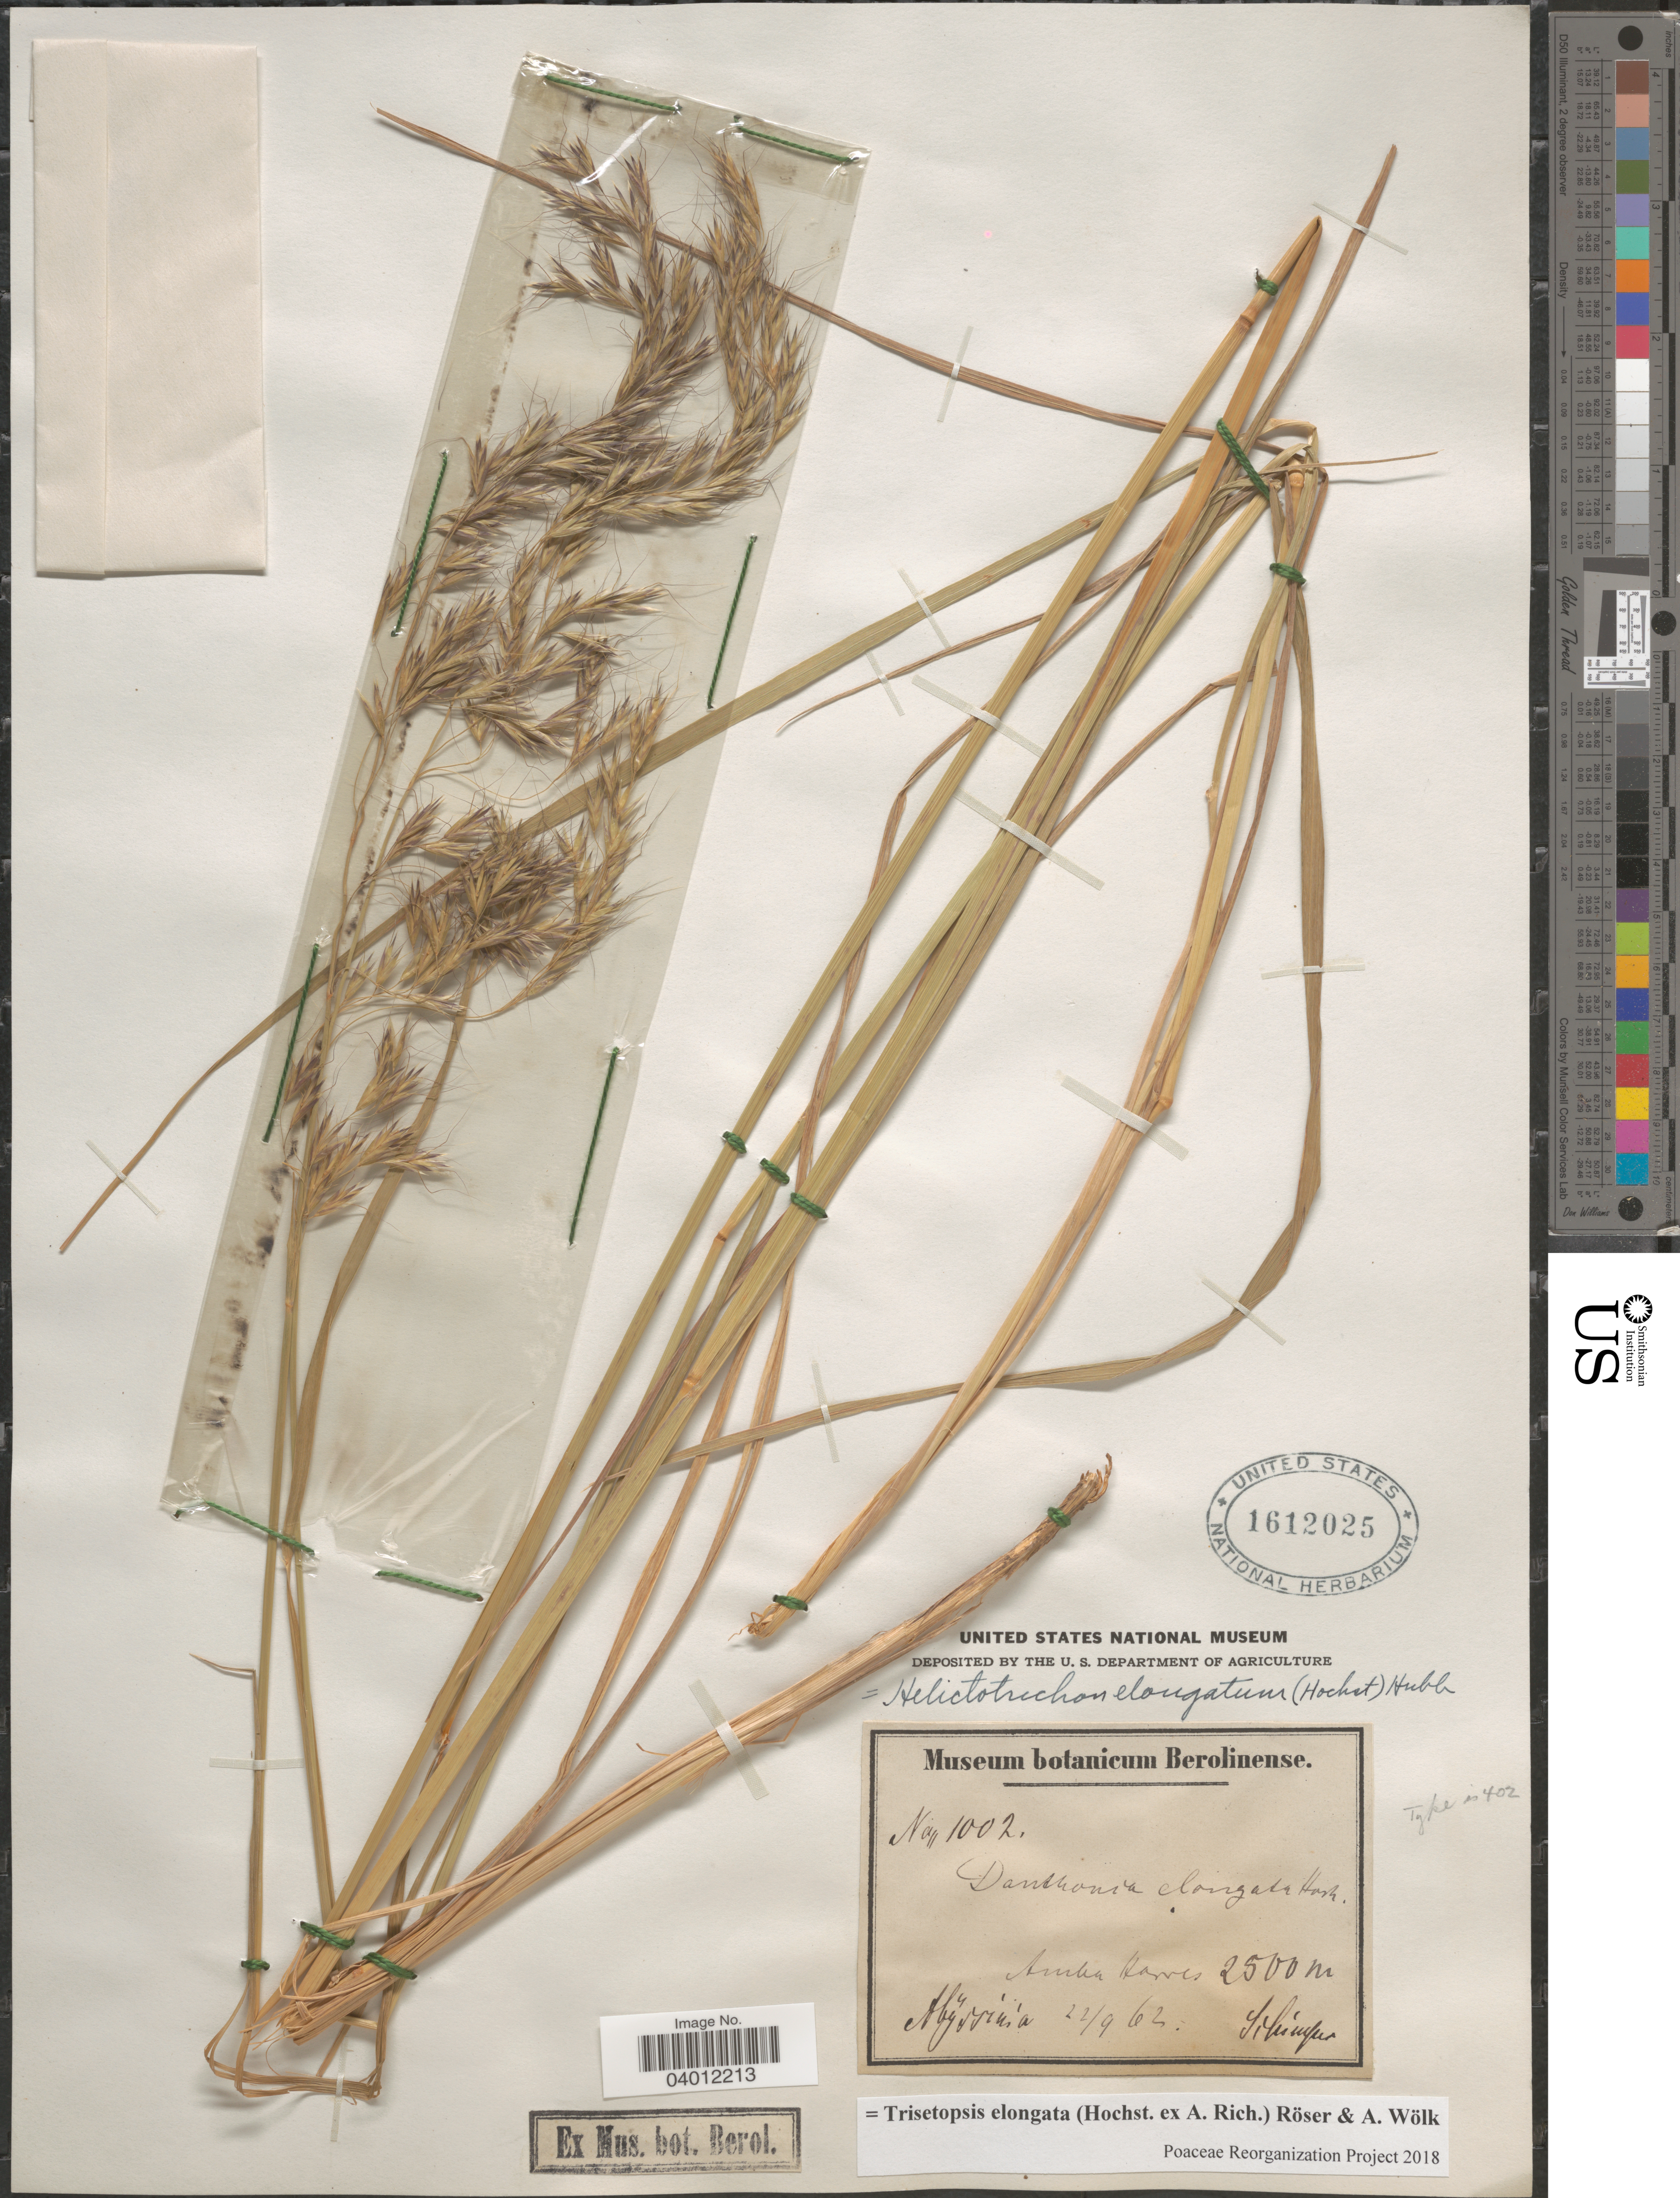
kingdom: Plantae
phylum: Tracheophyta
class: Liliopsida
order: Poales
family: Poaceae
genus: Trisetopsis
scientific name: Trisetopsis elongata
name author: (Hochst. ex A. Rich.) Röser & Wölk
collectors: -. Schimper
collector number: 1002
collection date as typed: Transcribed d/m/y: 22/9/62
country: Ethiopia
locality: Amba Hames. [interpreted] Abyssinia.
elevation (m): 2500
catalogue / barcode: US 1612025